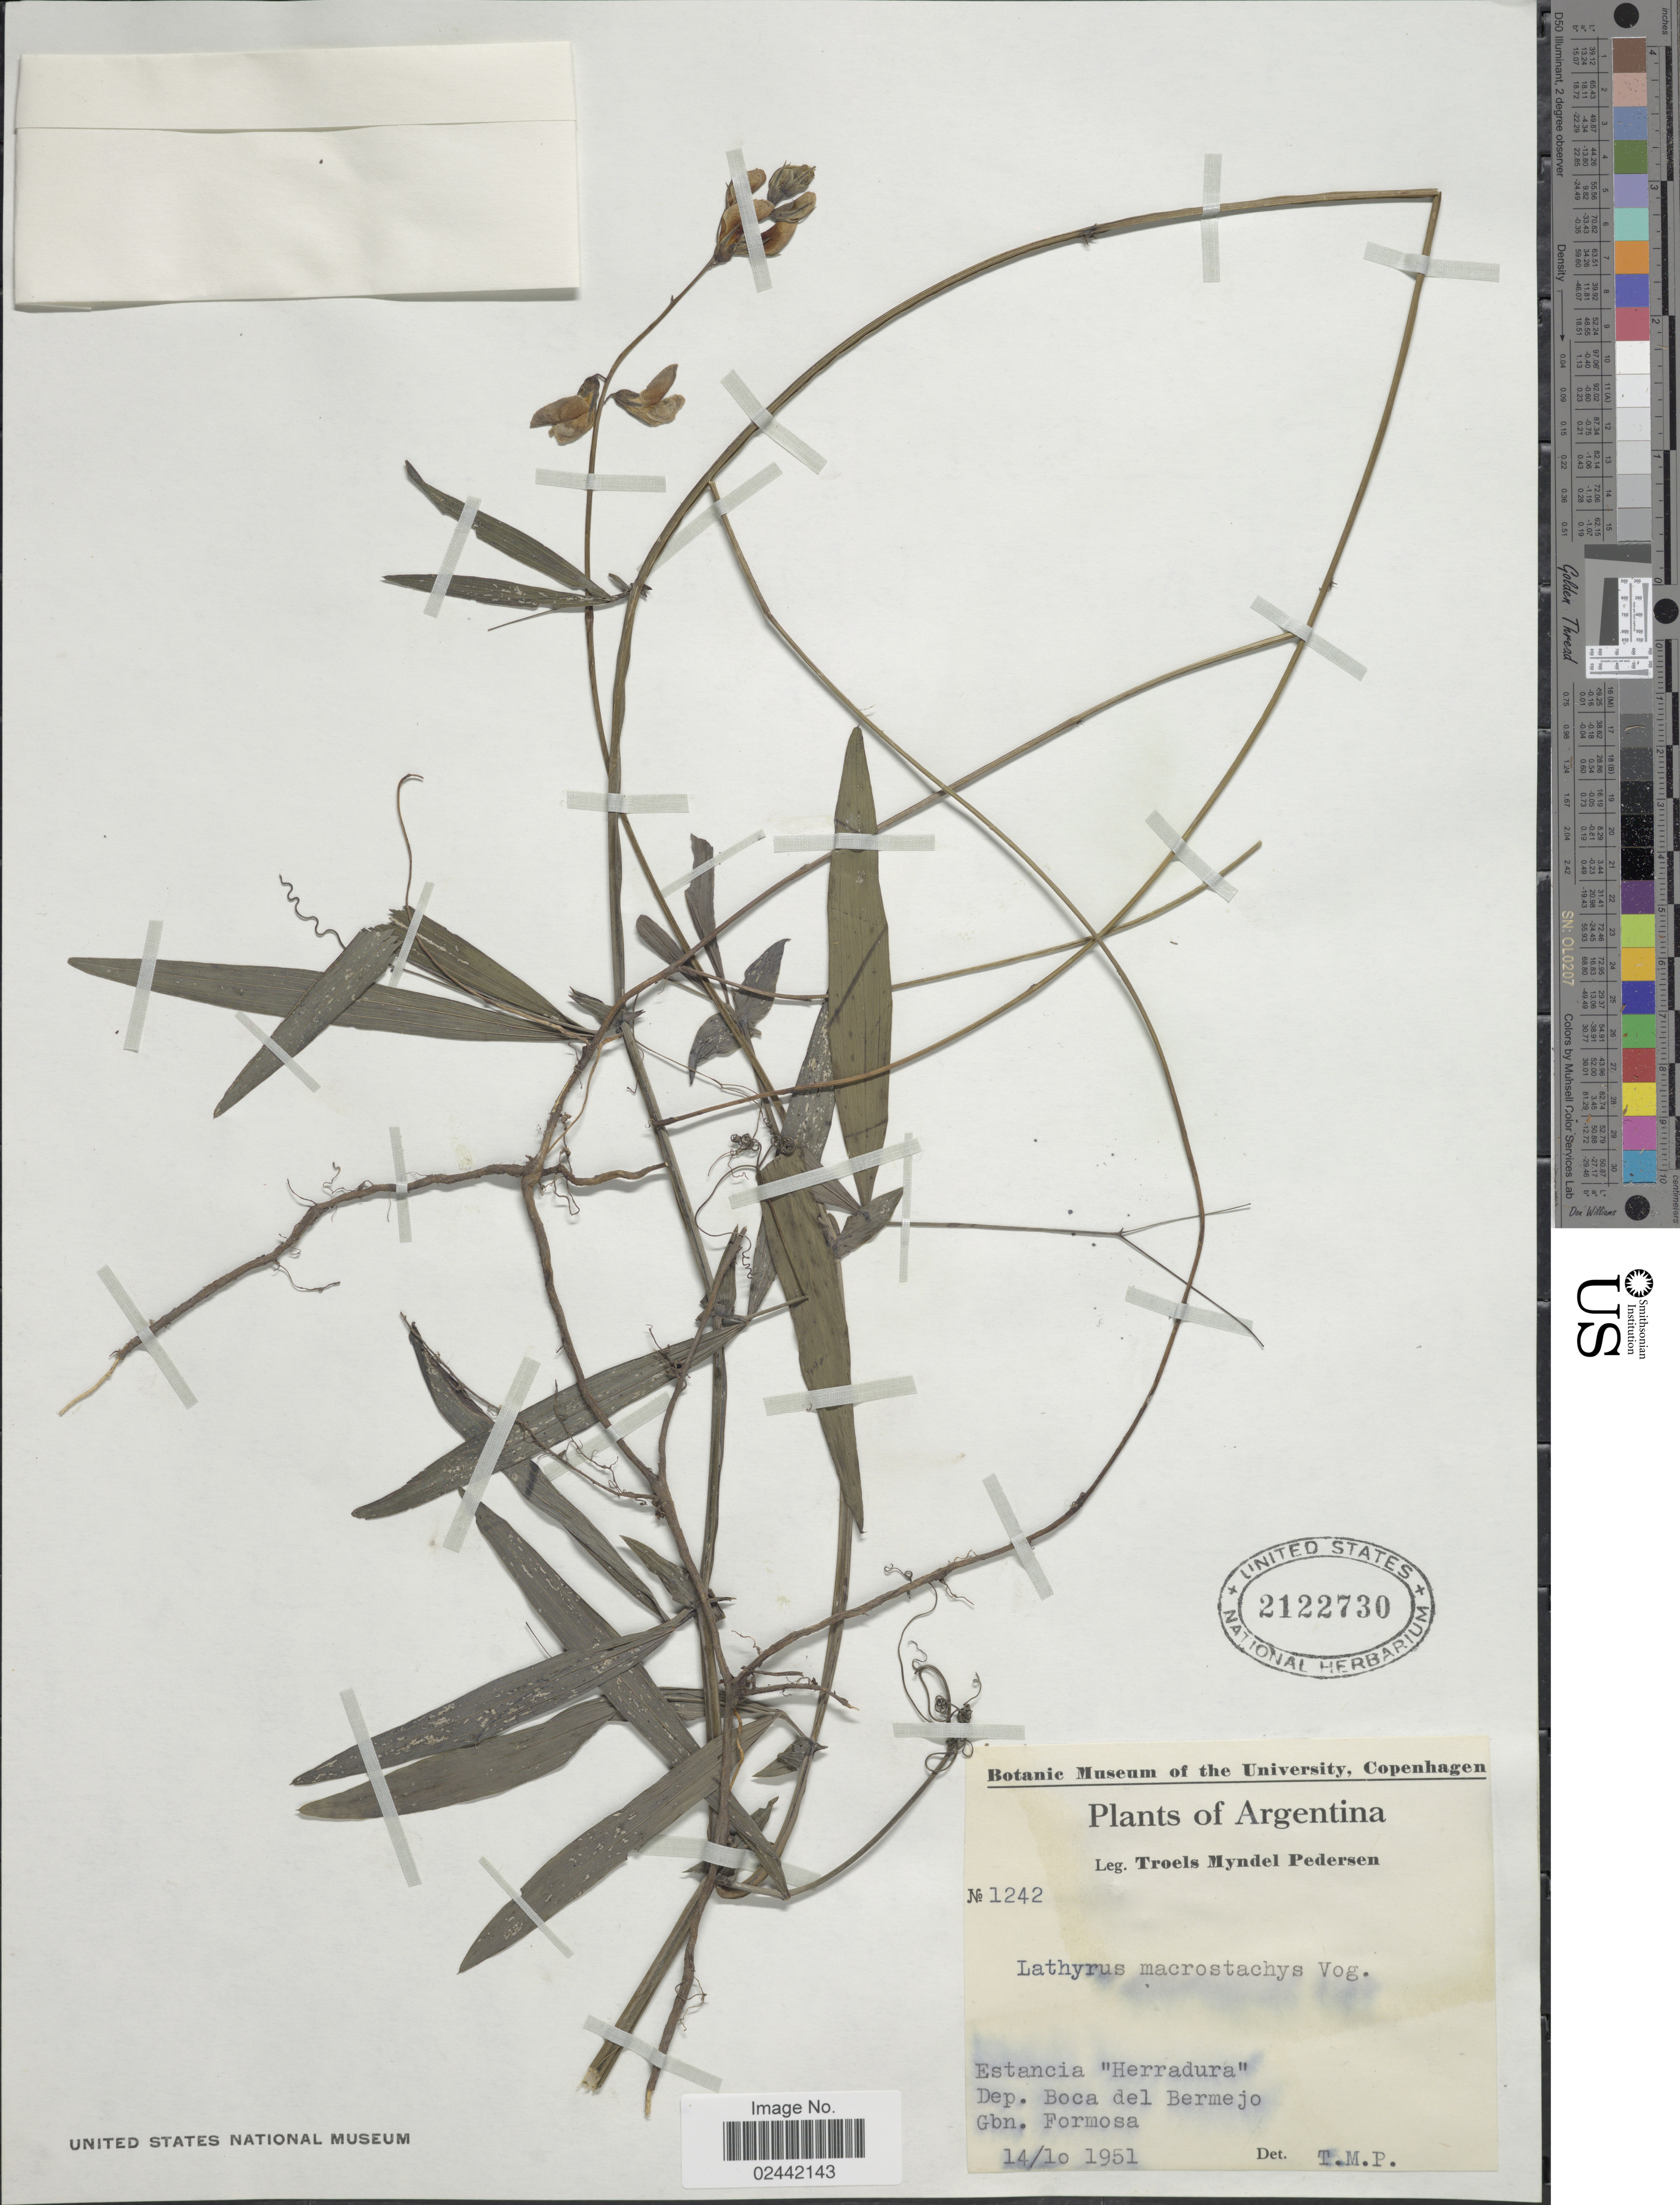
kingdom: Plantae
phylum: Tracheophyta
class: Magnoliopsida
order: Fabales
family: Fabaceae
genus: Lathyrus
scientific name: Lathyrus macrostachys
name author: Vogel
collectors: T. Pederson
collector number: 1242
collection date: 1951-10-14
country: Argentina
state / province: Formosa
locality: Estancia "Herradura". Dep. Boca del Bermejo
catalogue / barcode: US 2122730